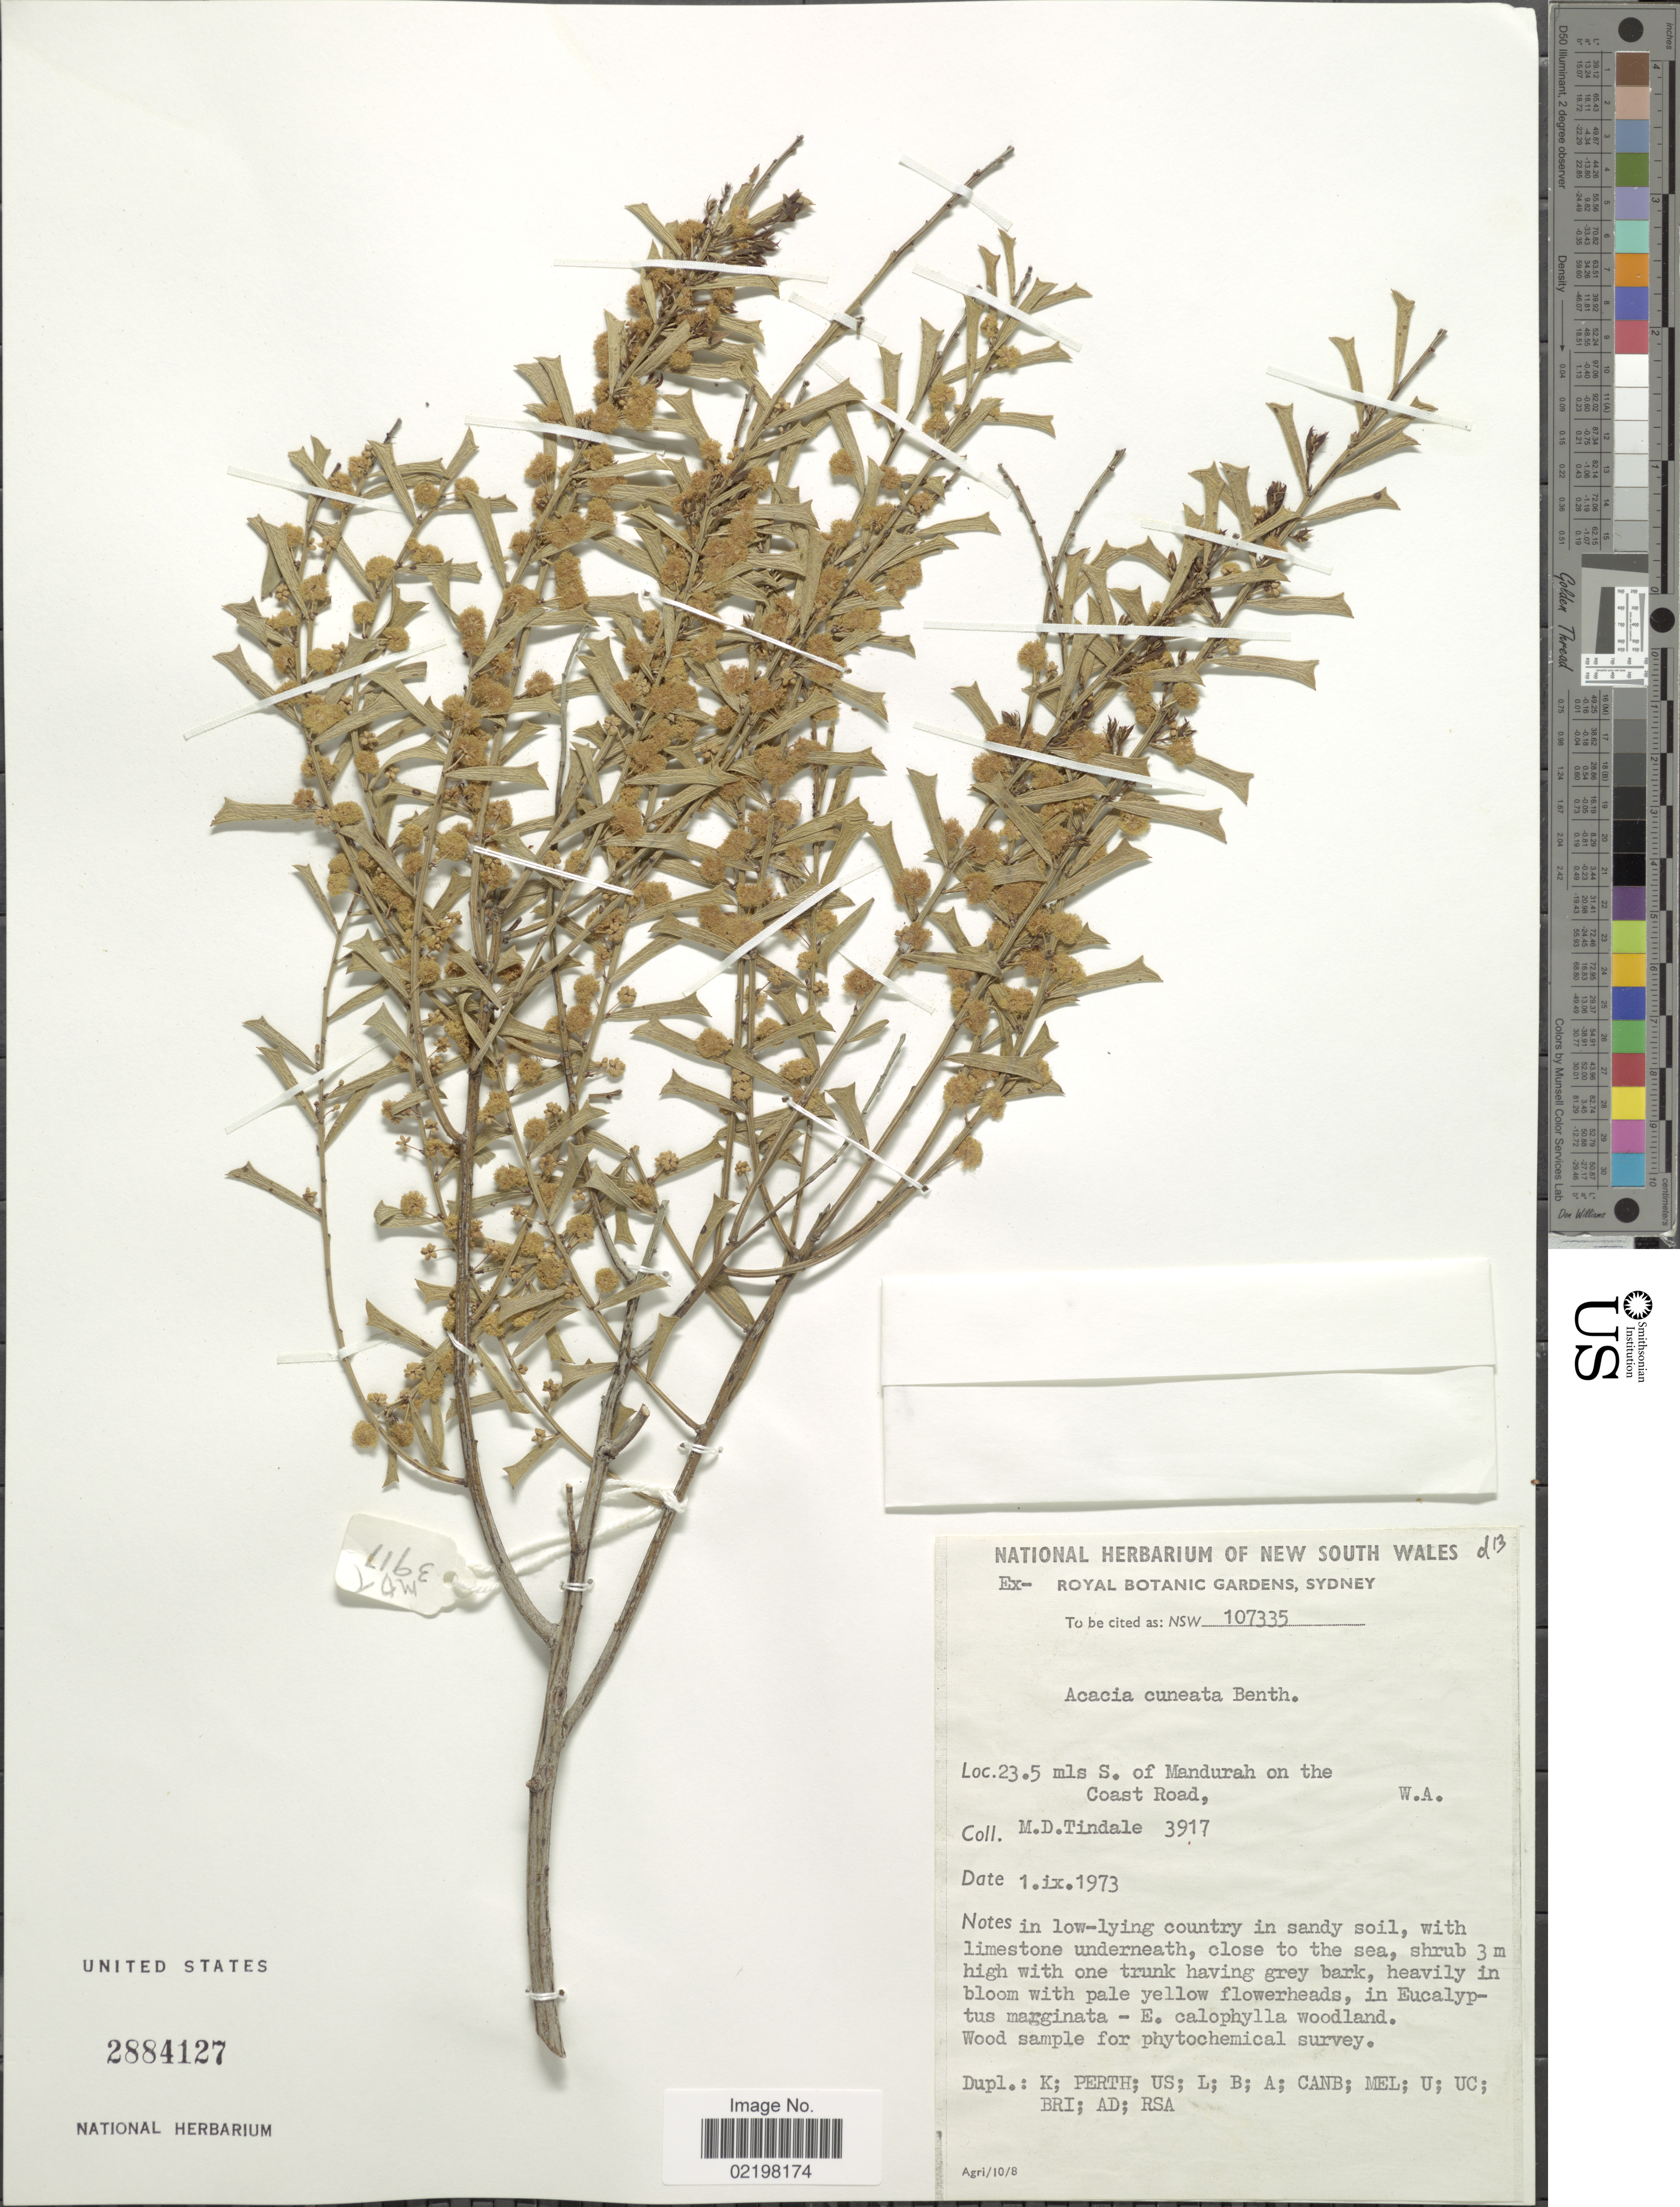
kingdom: Plantae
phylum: Tracheophyta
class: Magnoliopsida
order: Fabales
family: Fabaceae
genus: Acacia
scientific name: Acacia cuneata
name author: Benth.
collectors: M. D. Tindale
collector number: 3917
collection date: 1973-09-01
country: Australia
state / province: New South Wales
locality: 23.5 mls S. of Mandurah on the Coast Road, W. A.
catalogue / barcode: US 2884127